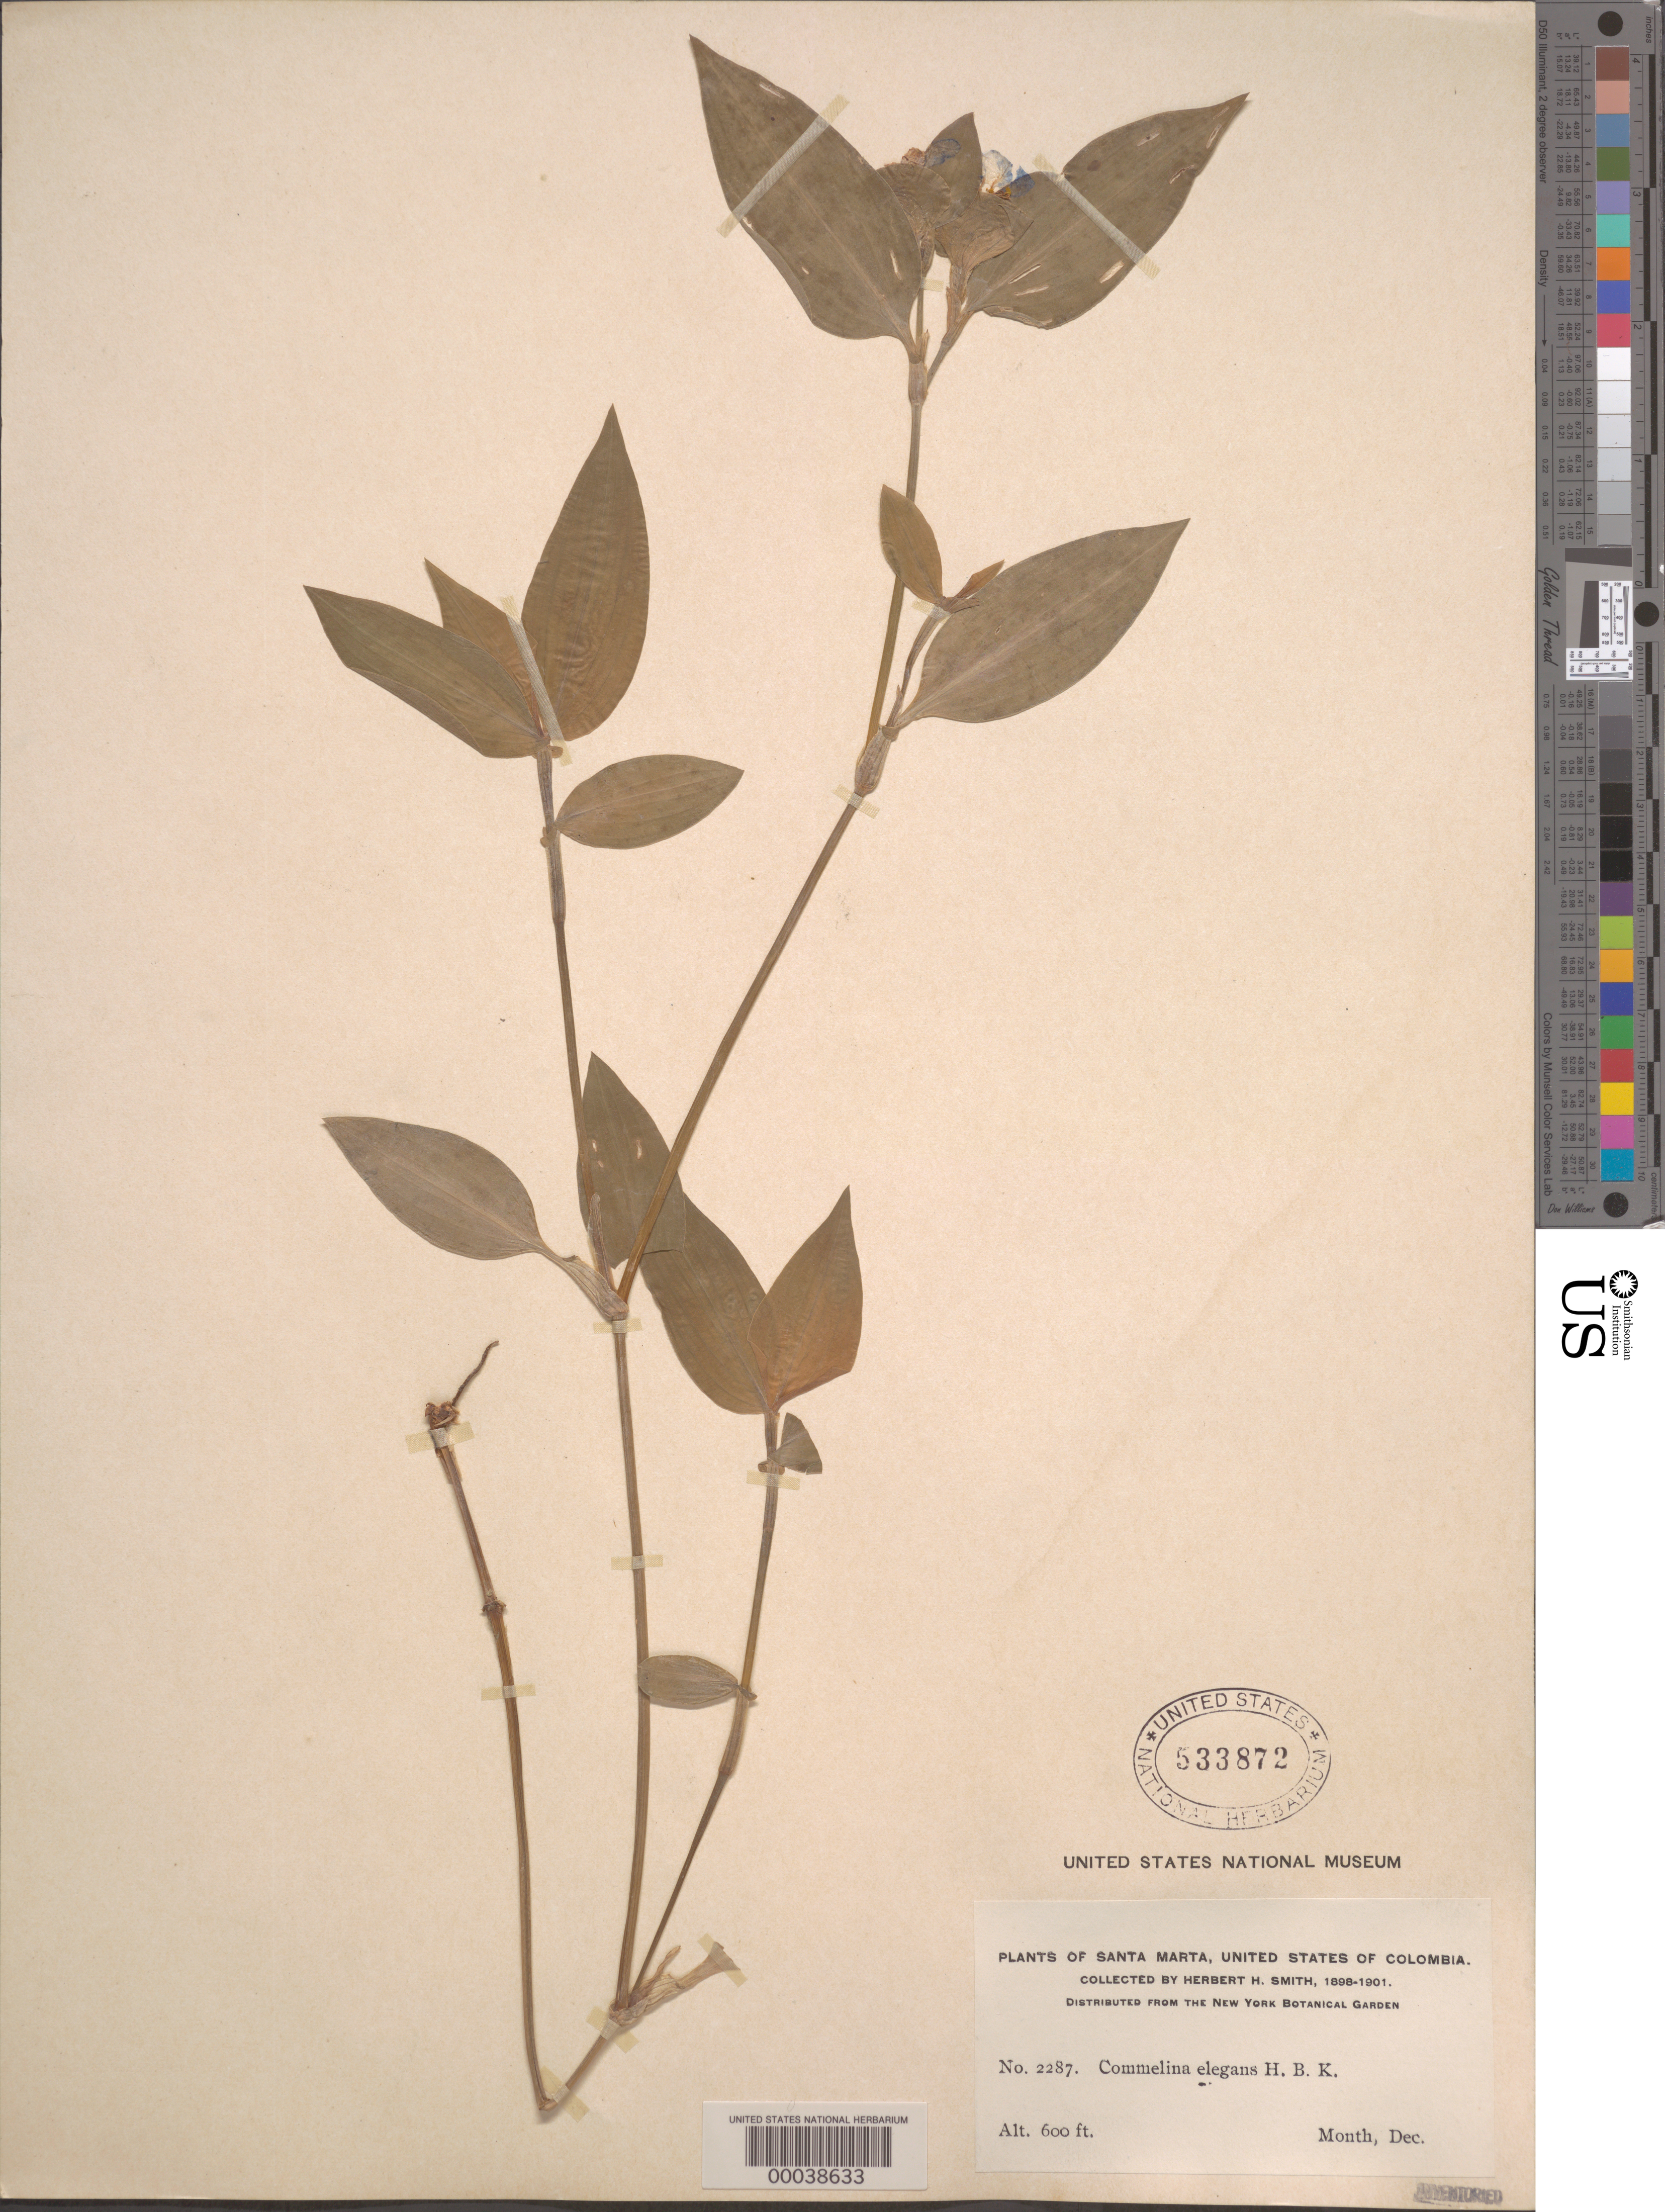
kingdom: Plantae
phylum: Tracheophyta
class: Liliopsida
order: Commelinales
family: Commelinaceae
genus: Commelina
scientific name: Commelina erecta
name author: L.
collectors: Herbert H. Smith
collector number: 2287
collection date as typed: Dec 1898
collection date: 1898-12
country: Colombia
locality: Santa Marta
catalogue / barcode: US 533872